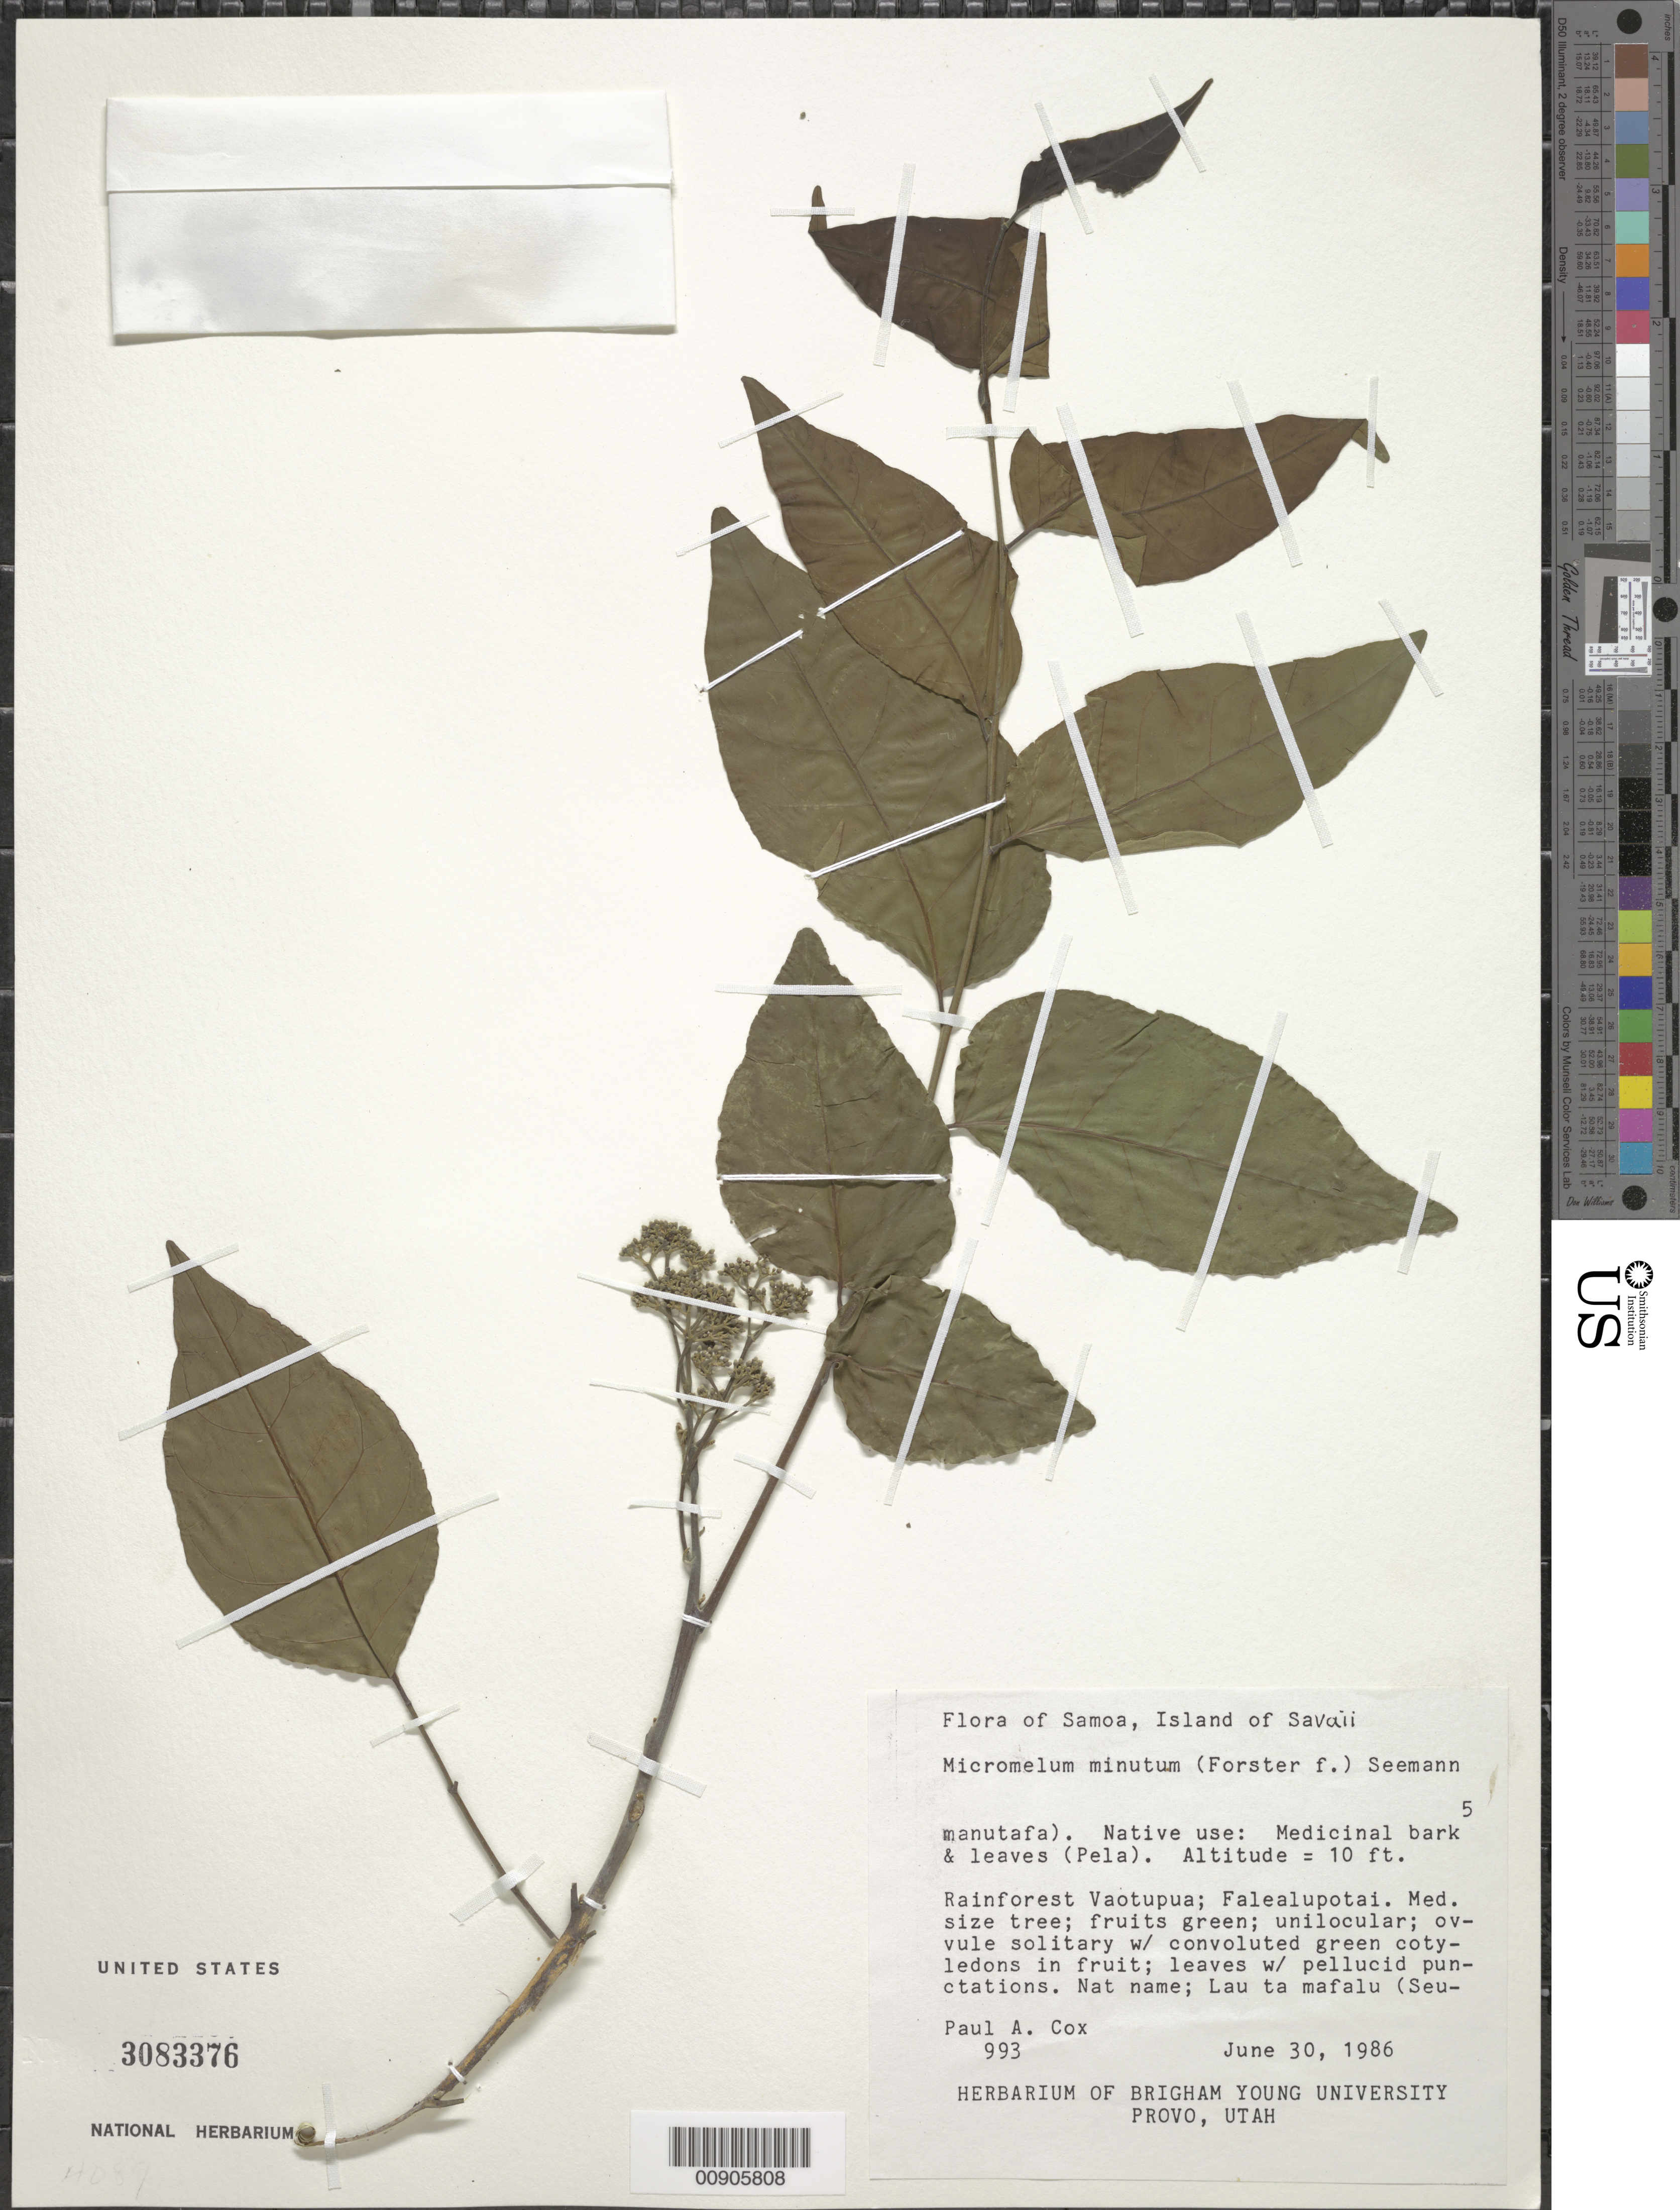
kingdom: Plantae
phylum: Tracheophyta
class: Magnoliopsida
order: Sapindales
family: Rutaceae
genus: Micromelum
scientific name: Micromelum minutum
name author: (G. Forst.) Wight & Arn.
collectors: P. Cox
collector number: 993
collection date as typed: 30 Jun 1986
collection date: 1986-06-30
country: Samoa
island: Savai'i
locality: Vaotupua, Falealupotai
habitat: rainforest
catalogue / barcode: US 3083376